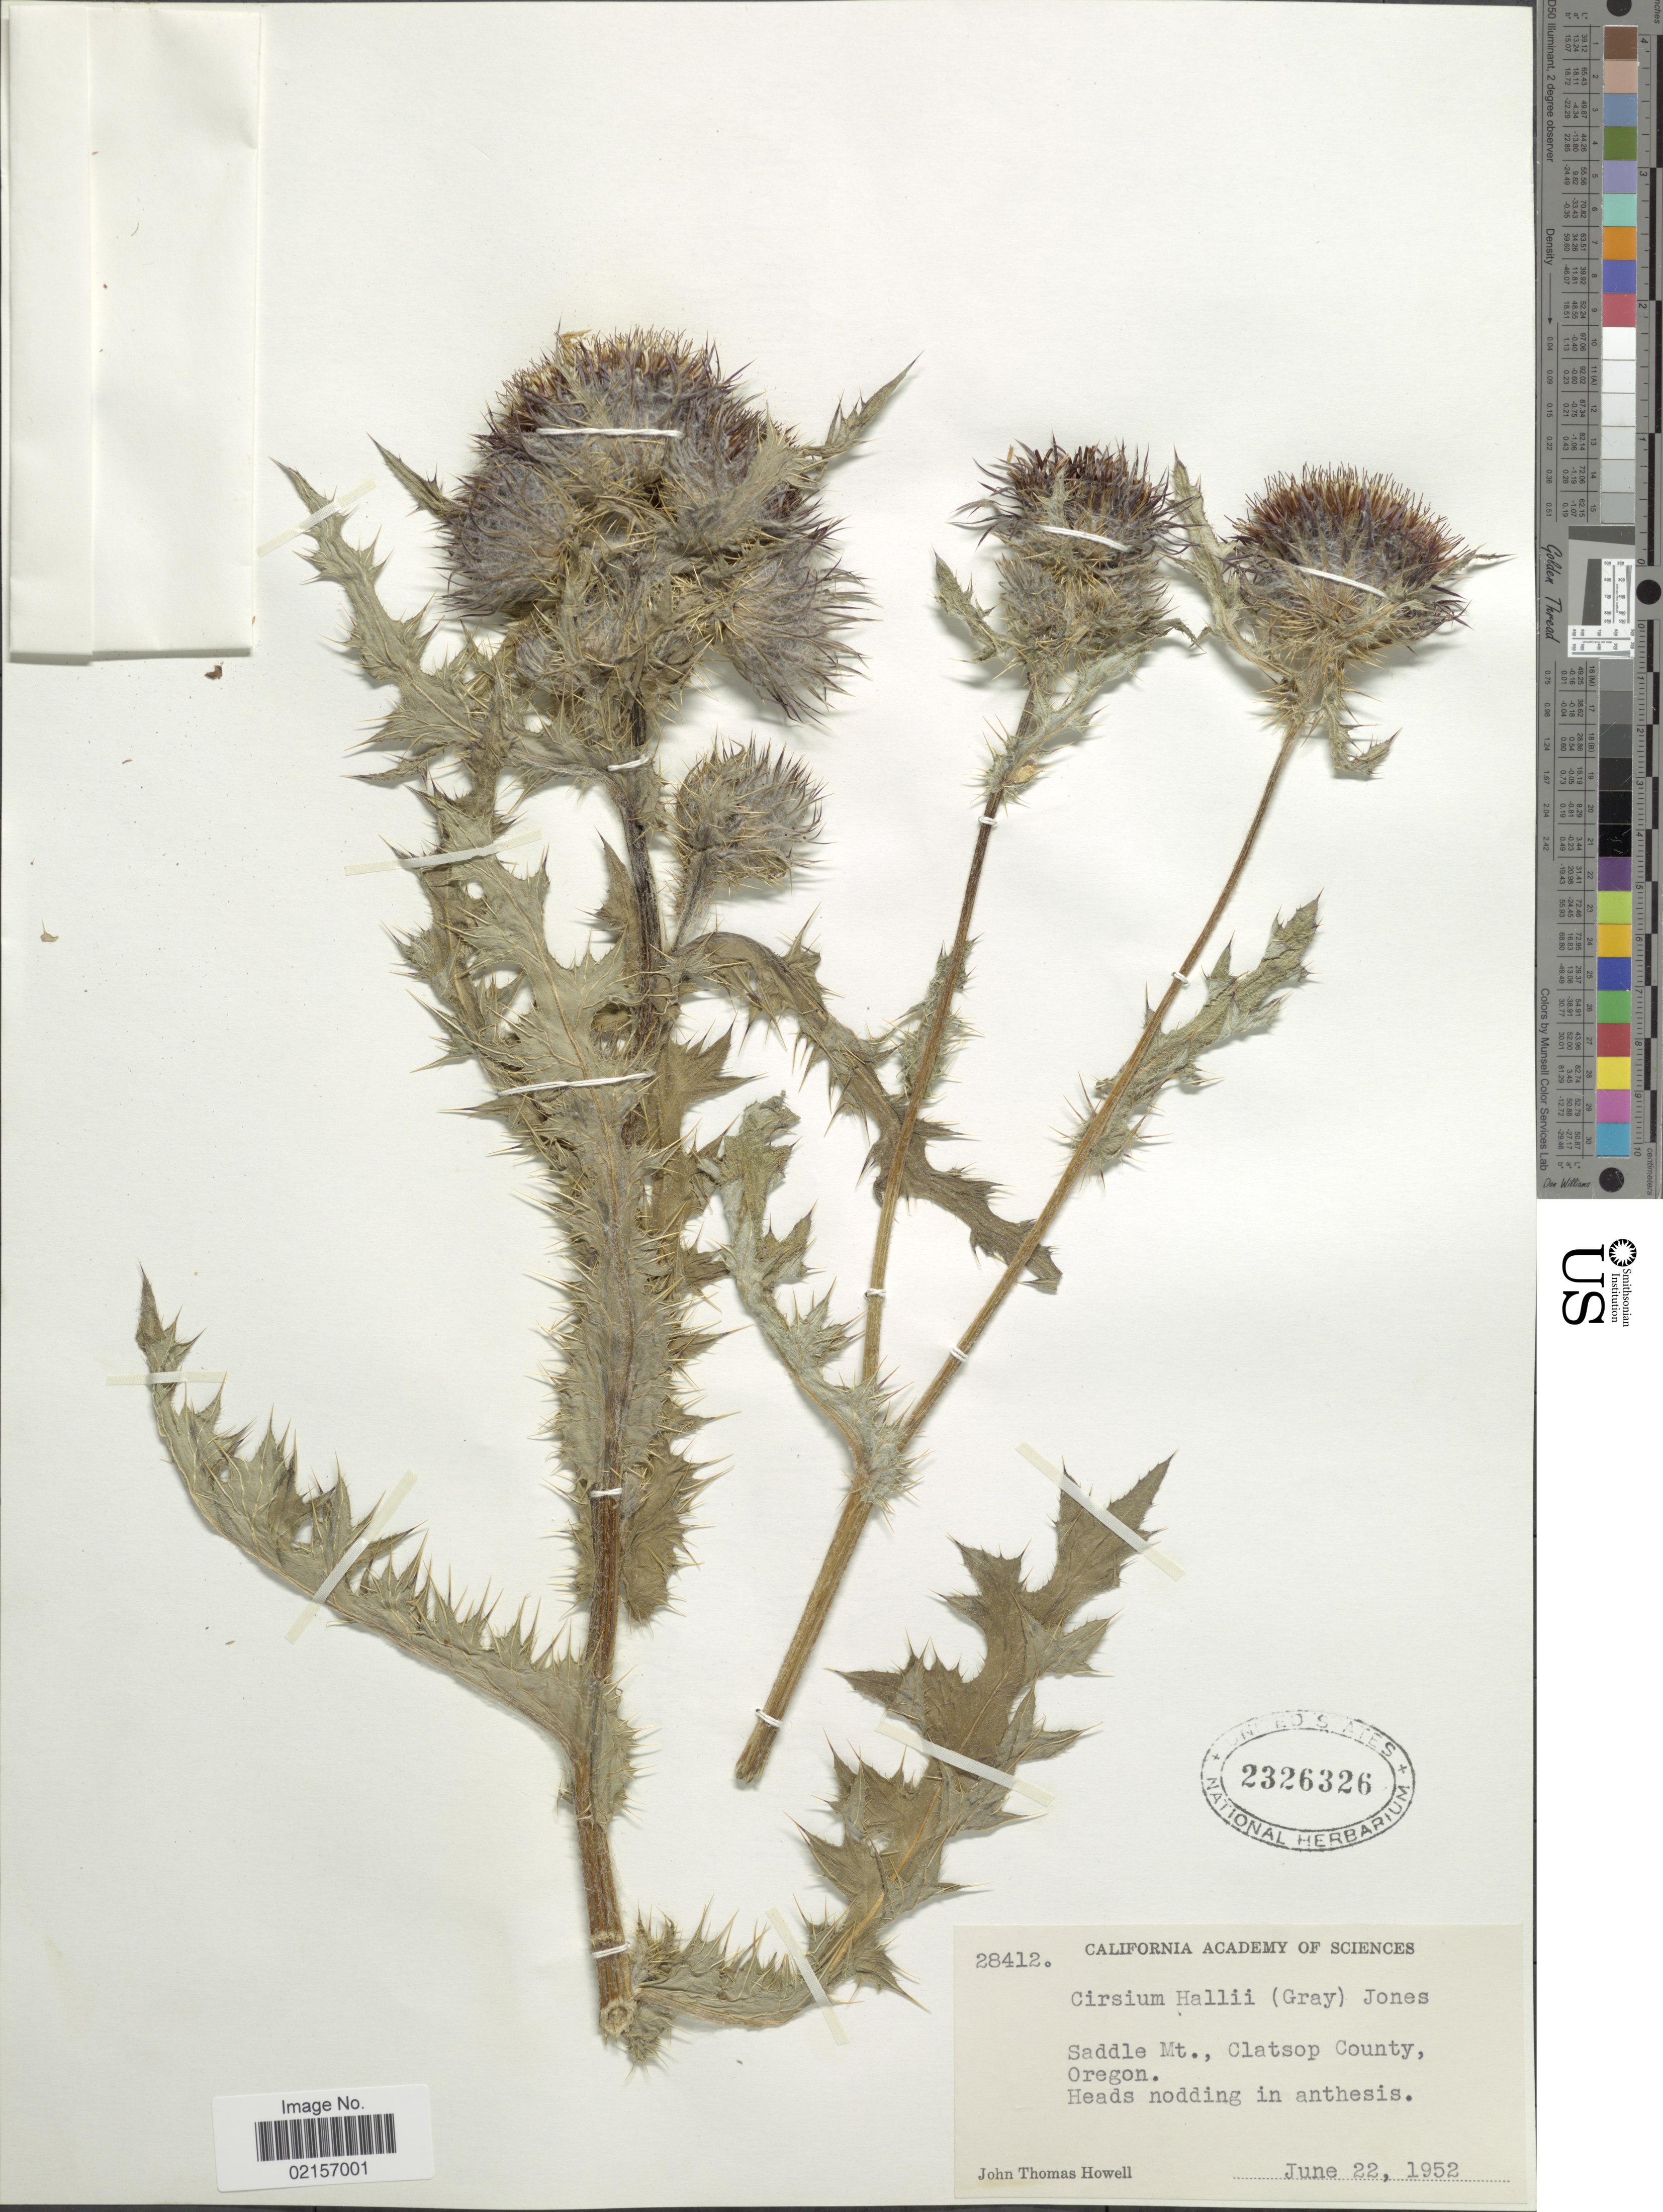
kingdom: Plantae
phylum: Tracheophyta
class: Magnoliopsida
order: Asterales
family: Asteraceae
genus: Cirsium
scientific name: Cirsium edule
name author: Nutt.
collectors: J. T. Howell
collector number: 28412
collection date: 1952-06-22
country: United States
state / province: Oregon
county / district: Clatsop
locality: Saddle Mt., Clatsop County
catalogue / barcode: US 2326326